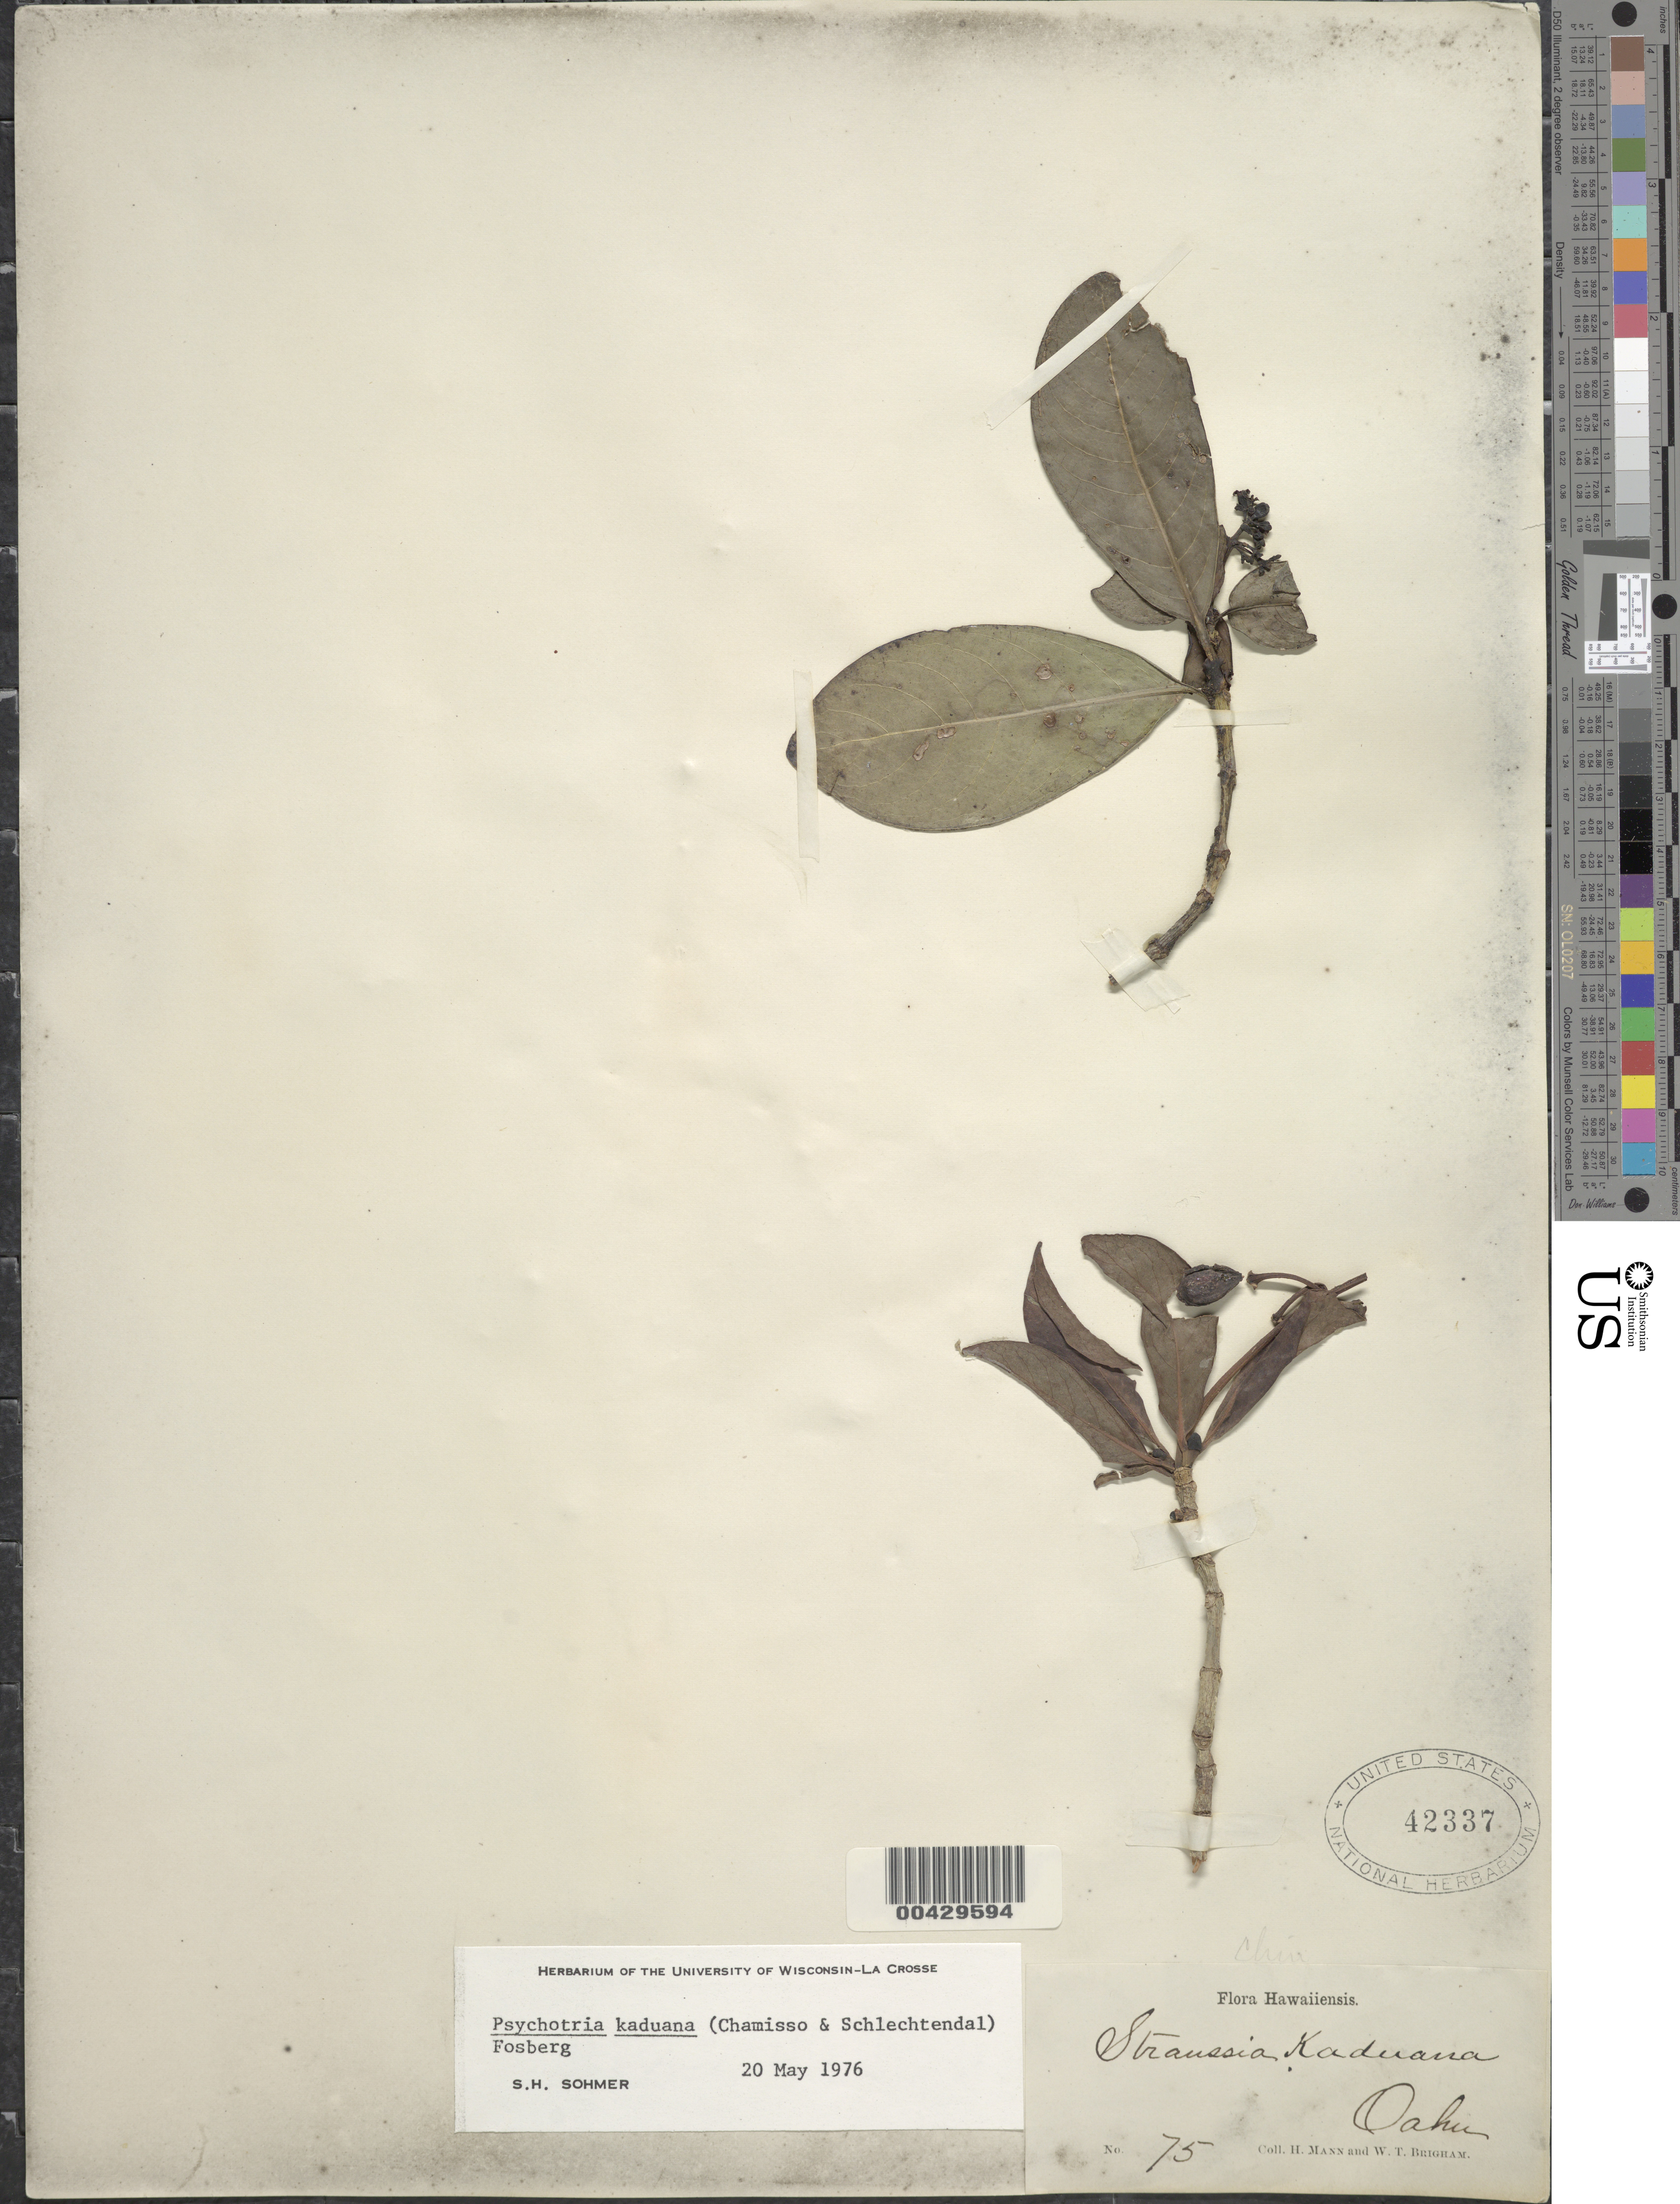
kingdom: Plantae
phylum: Tracheophyta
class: Magnoliopsida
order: Gentianales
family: Rubiaceae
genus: Psychotria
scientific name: Psychotria kaduana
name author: (Cham. & Schltdl.) Fosberg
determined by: Sohmer, S. H.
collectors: H. Mann & W. T. Brigham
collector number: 75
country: United States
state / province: Hawaii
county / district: Honolulu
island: Oahu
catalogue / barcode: US 42337